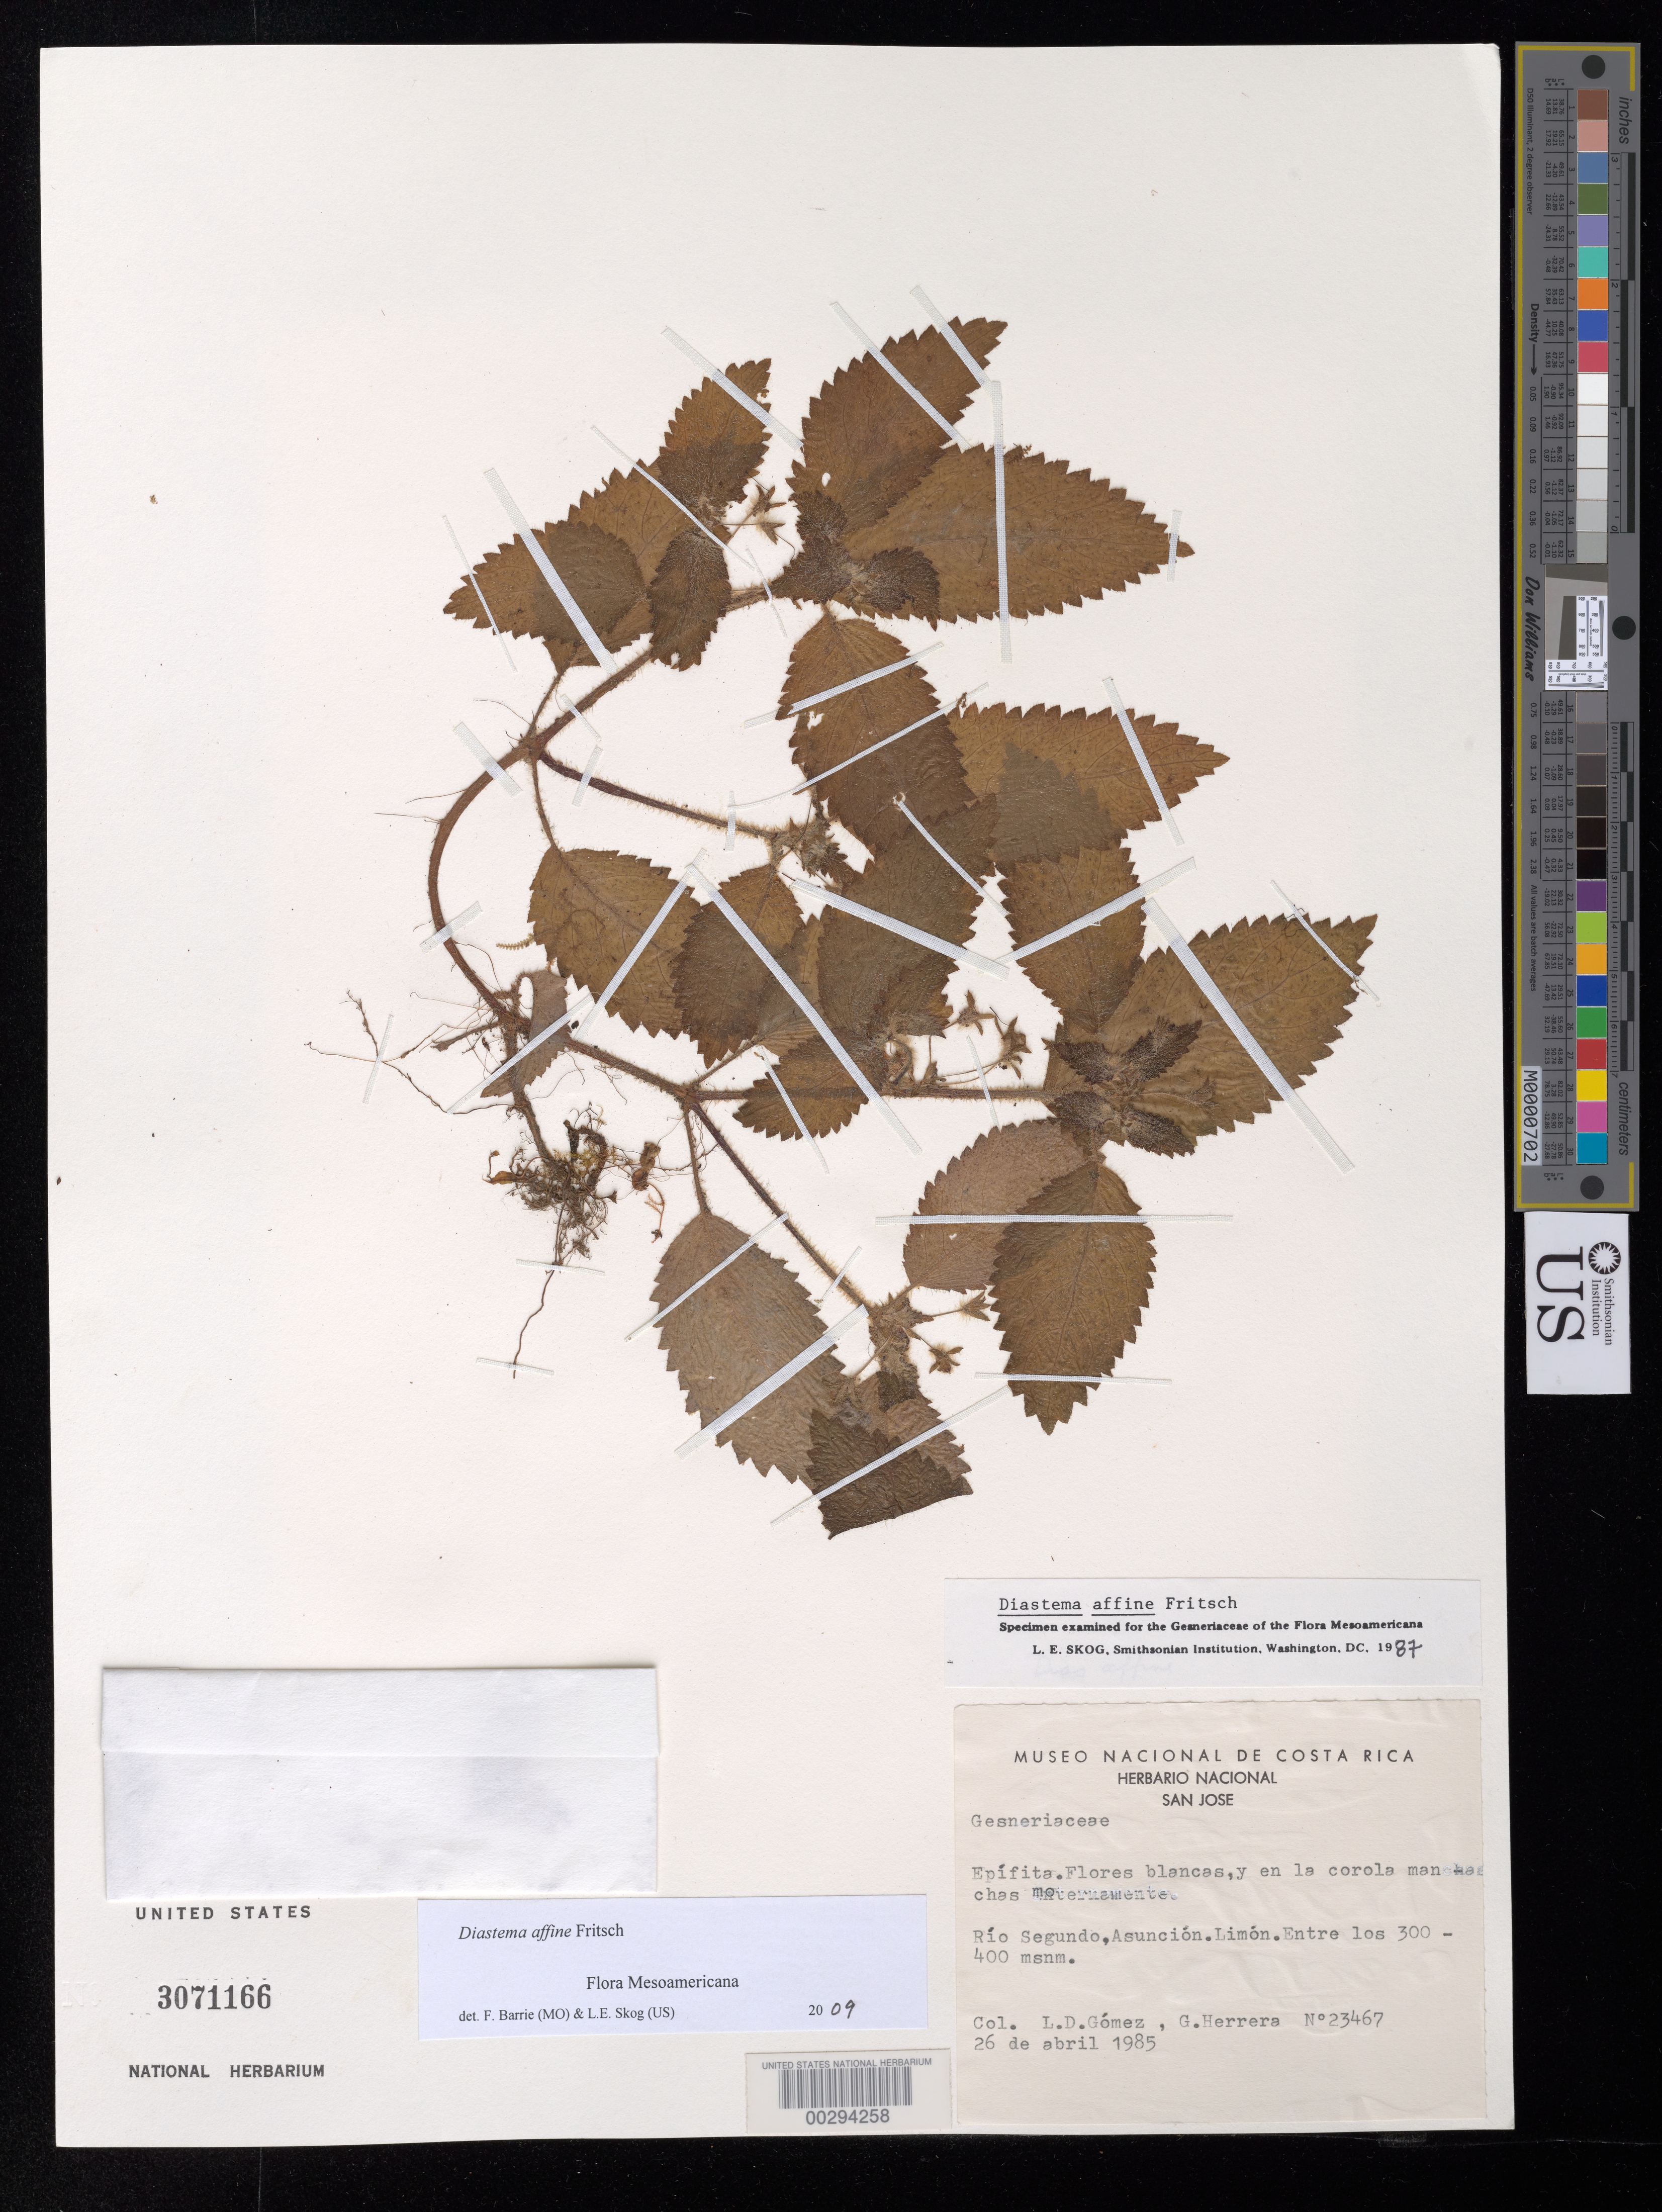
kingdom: Plantae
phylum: Tracheophyta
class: Magnoliopsida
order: Lamiales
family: Gesneriaceae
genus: Diastema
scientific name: Diastema affine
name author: Fritsch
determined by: Barrie, F. R.; Skog, Laurence E.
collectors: L. D. Gómez & G. Herrera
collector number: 23467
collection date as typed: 26 Apr 1985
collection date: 1985-04-26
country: Costa Rica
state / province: Limón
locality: Rio Secundo, Asuncion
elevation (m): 300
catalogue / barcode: US 3071166